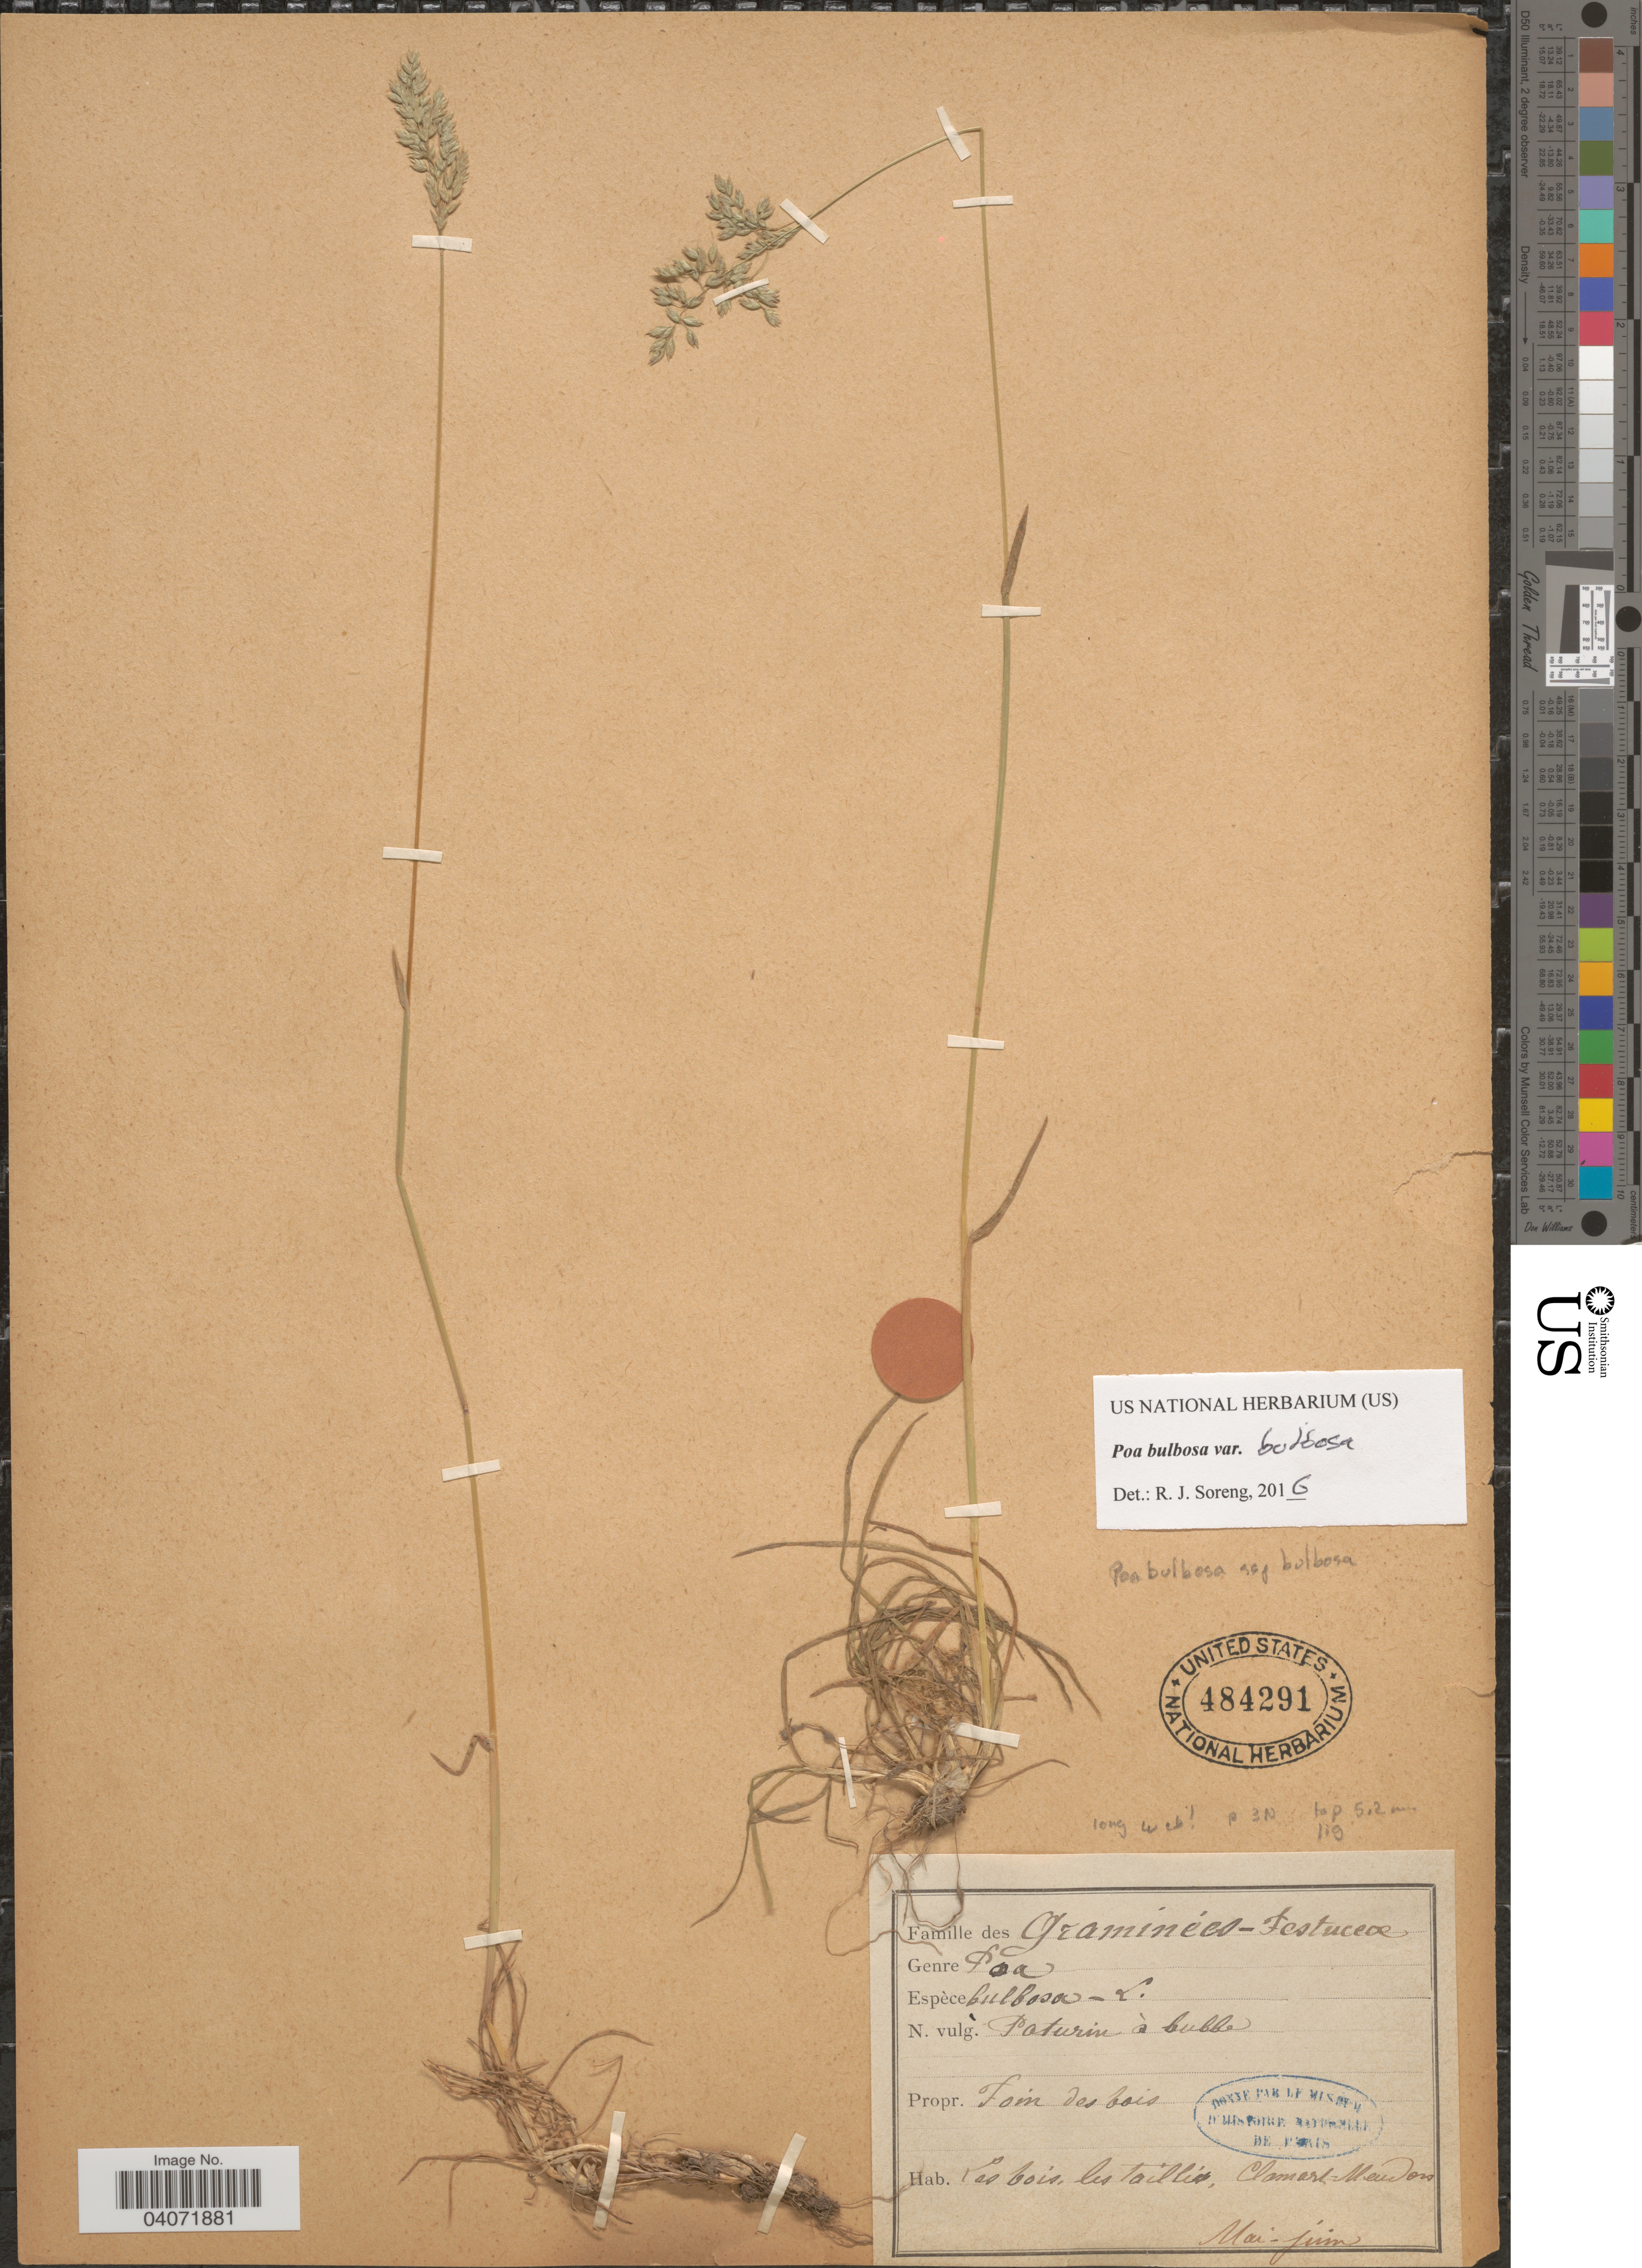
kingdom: Plantae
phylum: Tracheophyta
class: Liliopsida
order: Poales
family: Poaceae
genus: Poa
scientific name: Poa bulbosa subsp. bulbosa var. bulbosa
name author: L.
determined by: Soreng, Robert J., Research Associate (BOT), Smithsonian Institution - National Museum of Natural History (UNITED STATES)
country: France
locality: Foin des bois. Les bois, les Taillia, Clamert-Meudon.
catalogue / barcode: US 484291